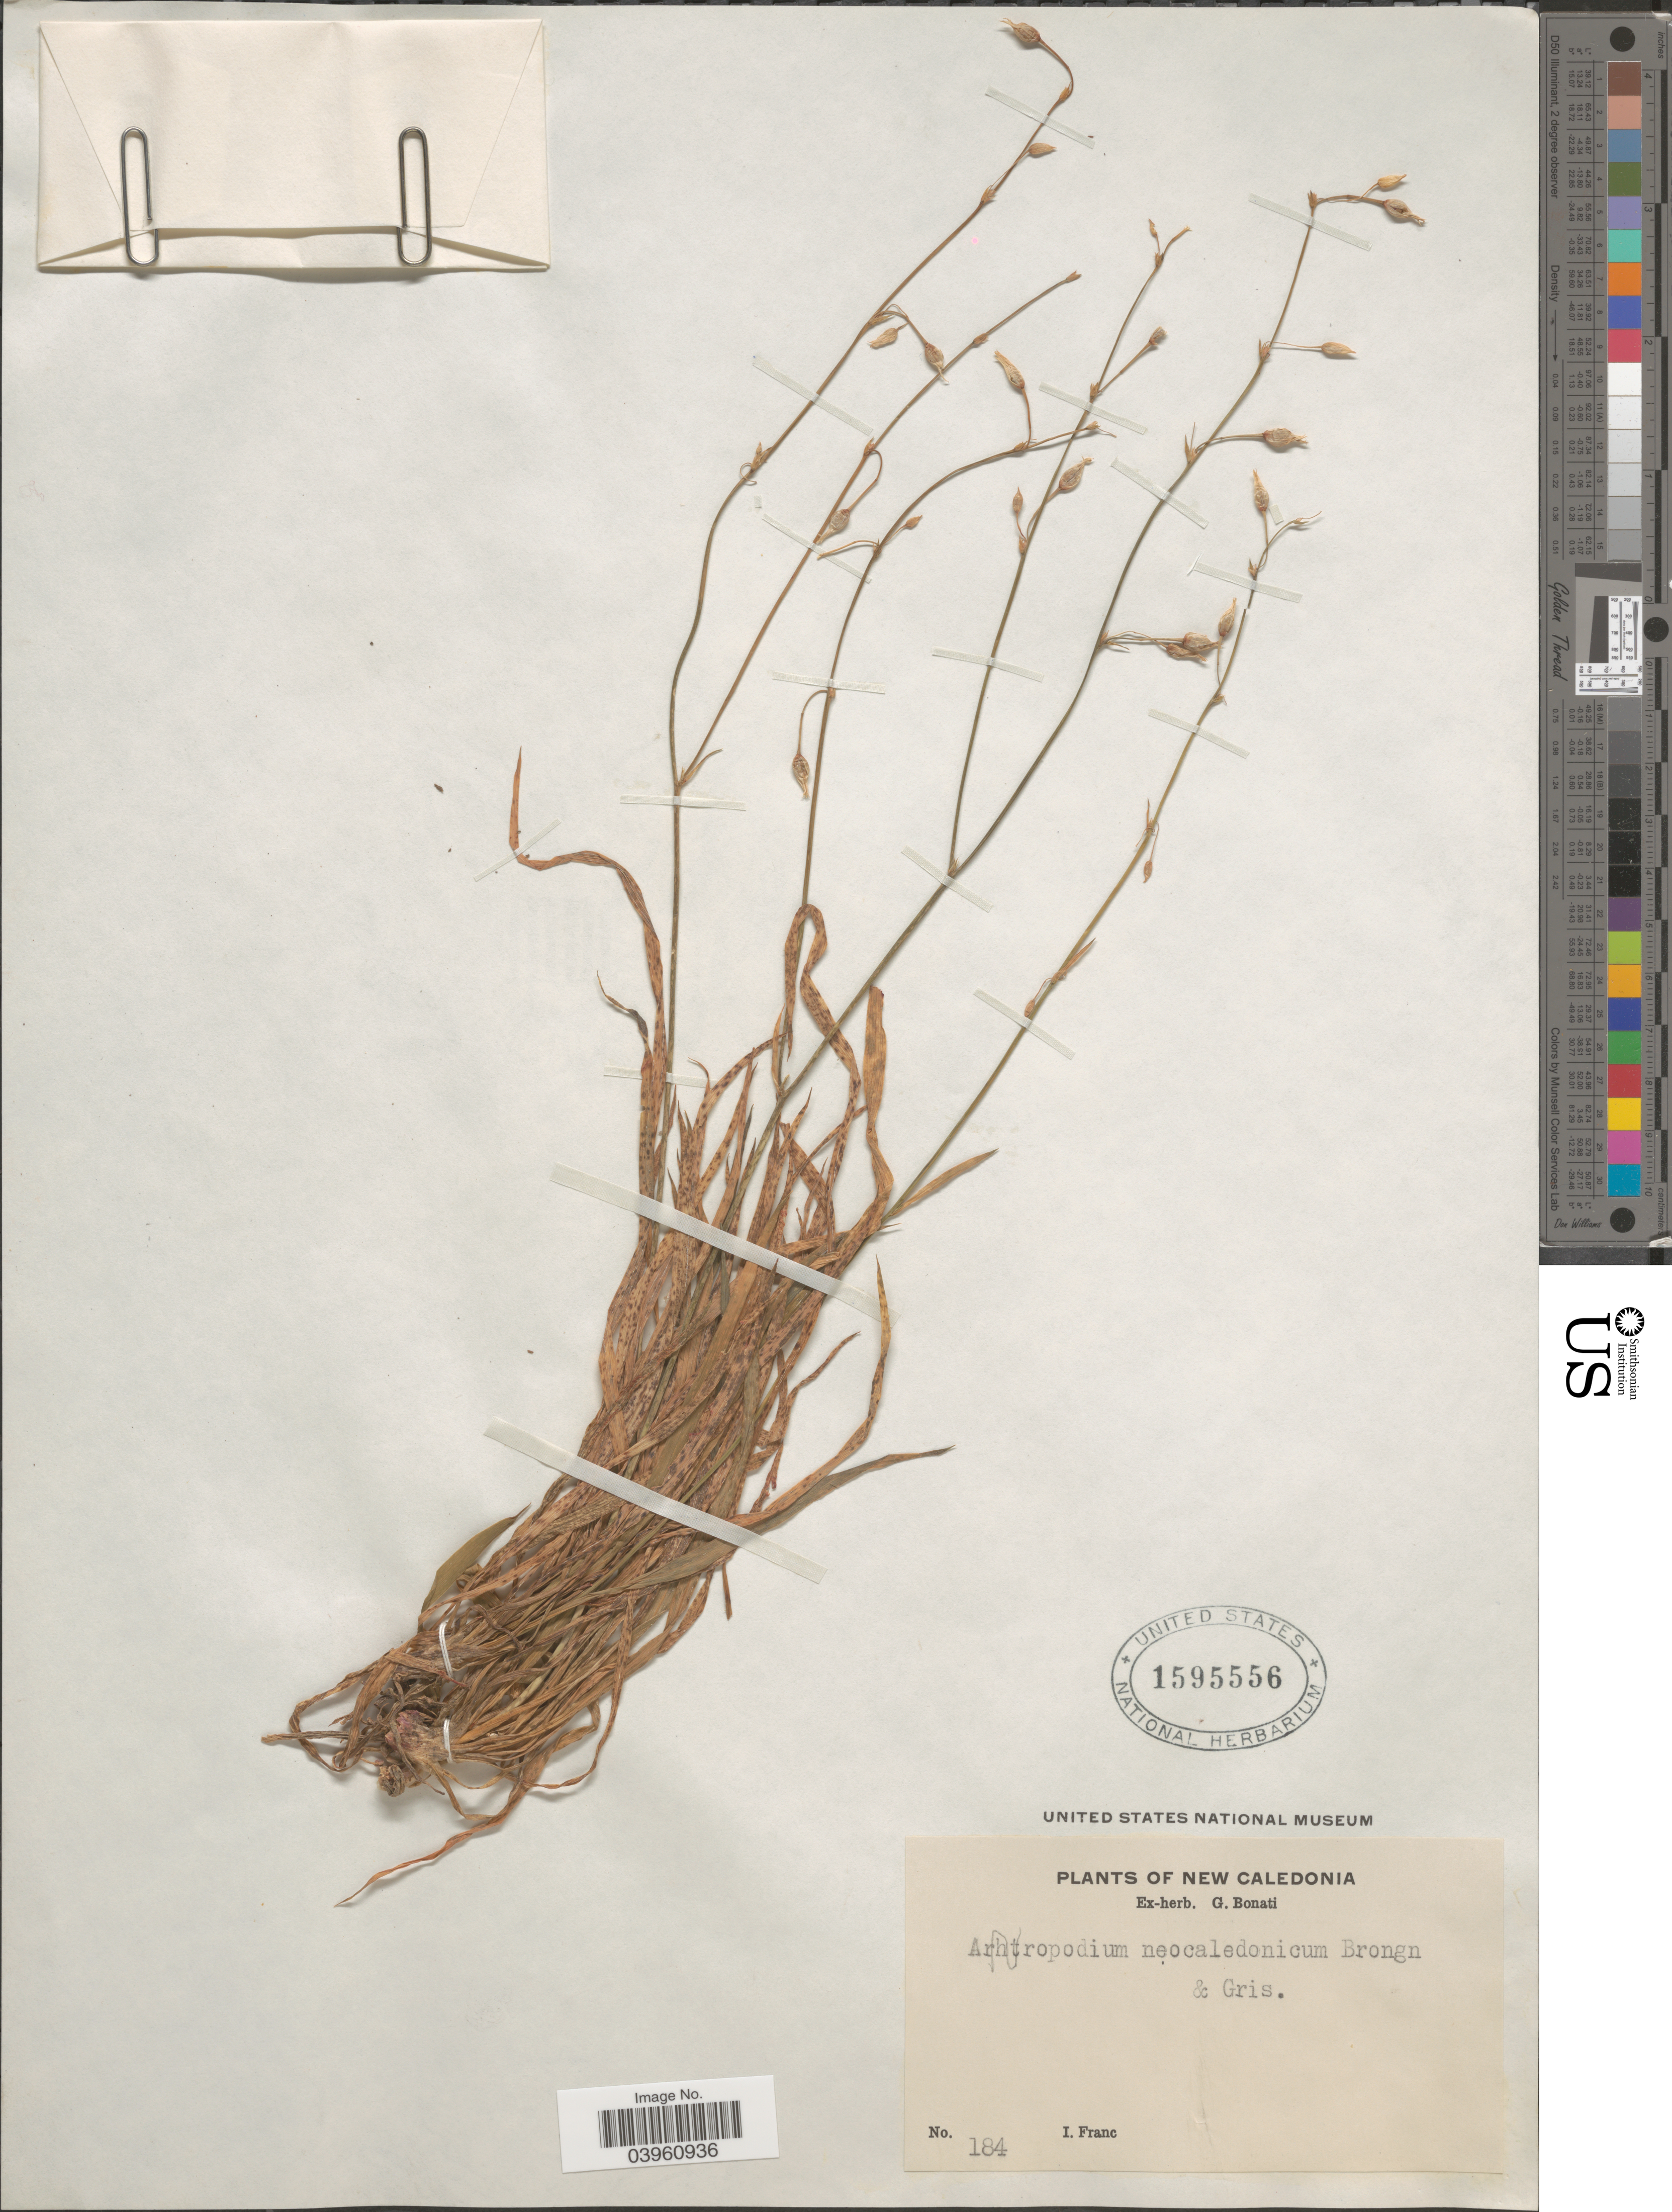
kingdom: Plantae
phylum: Tracheophyta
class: Liliopsida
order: Asparagales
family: Asparagaceae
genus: Arthropodium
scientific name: Arthropodium neocaledonicum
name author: Baker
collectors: I. Franc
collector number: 184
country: New Caledonia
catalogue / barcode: US 1595556